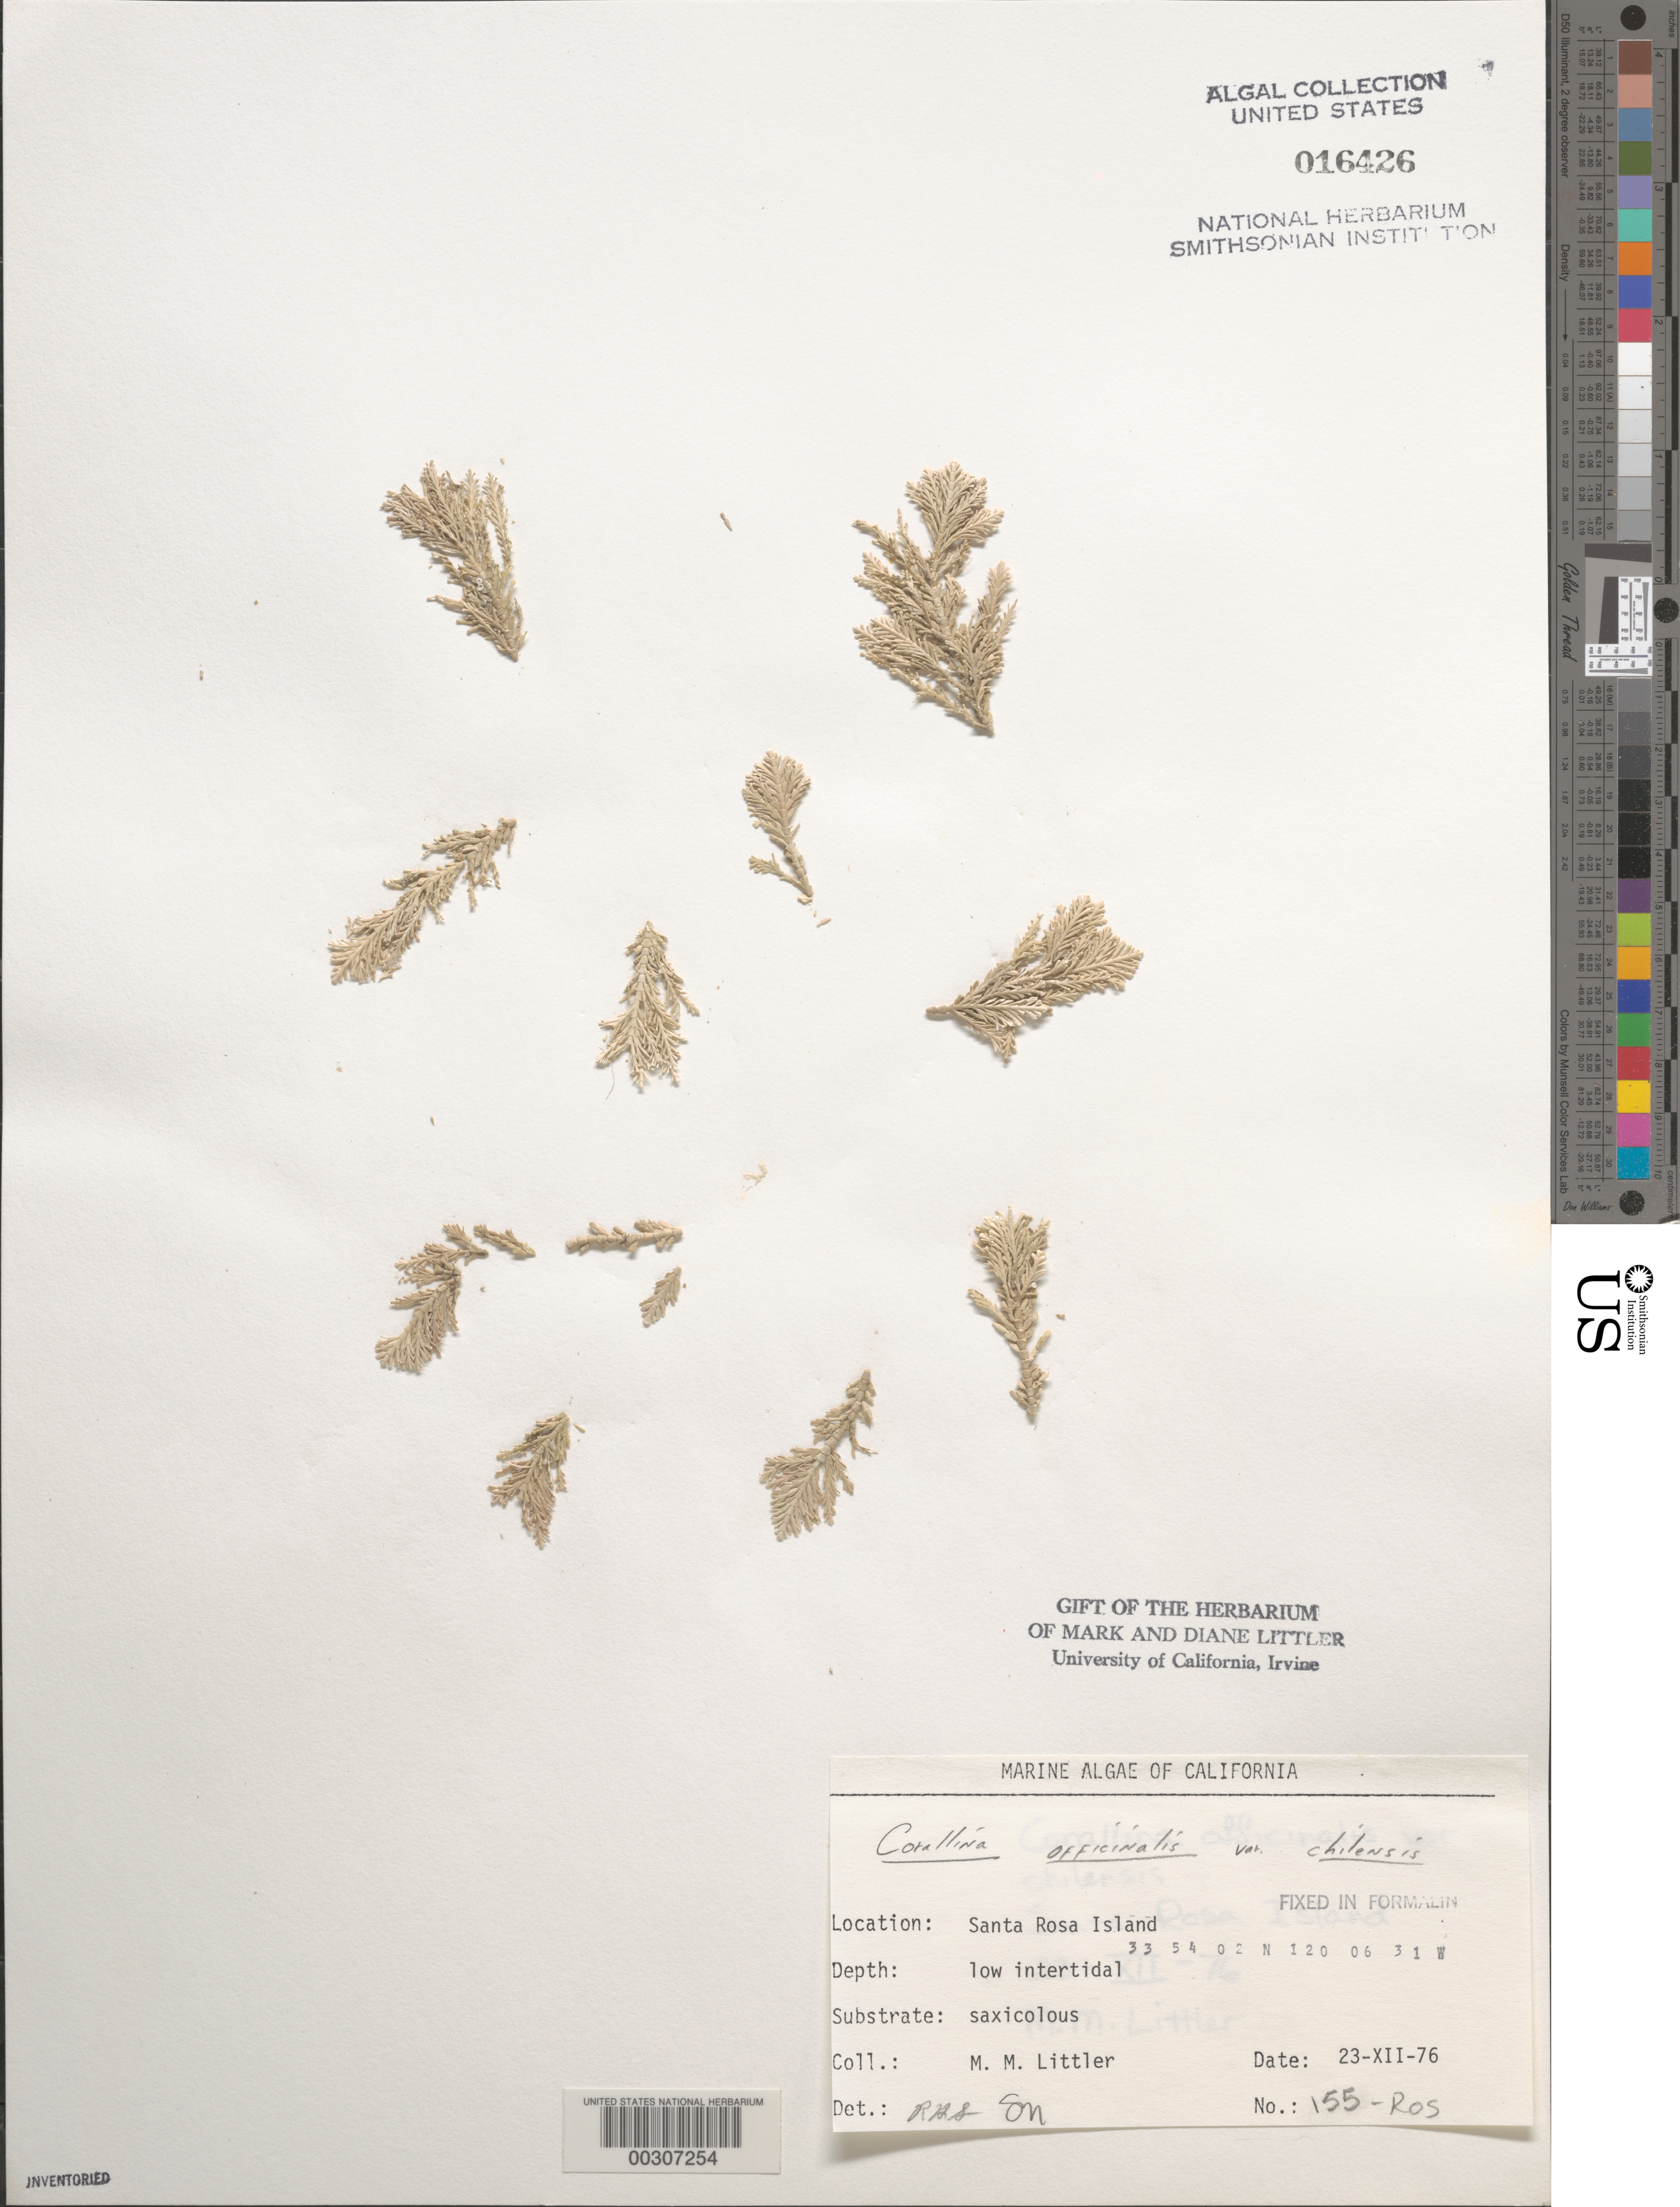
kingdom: Plantae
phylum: Rhodophyta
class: Florideophyceae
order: Corallinales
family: Corallinaceae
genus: Corallina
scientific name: Corallina officinalis var. chilensis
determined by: Sims, Robert H.; Murray, S. N.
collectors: M. M. Littler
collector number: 155-ros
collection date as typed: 23 Dec 1976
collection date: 1976-12-23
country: United States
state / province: California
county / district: Santa Barbara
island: Santa Rosa Island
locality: Johnson's Lee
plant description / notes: BLM-SOCALBIGHT Rocky Intertidal Survey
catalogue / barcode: US 16426